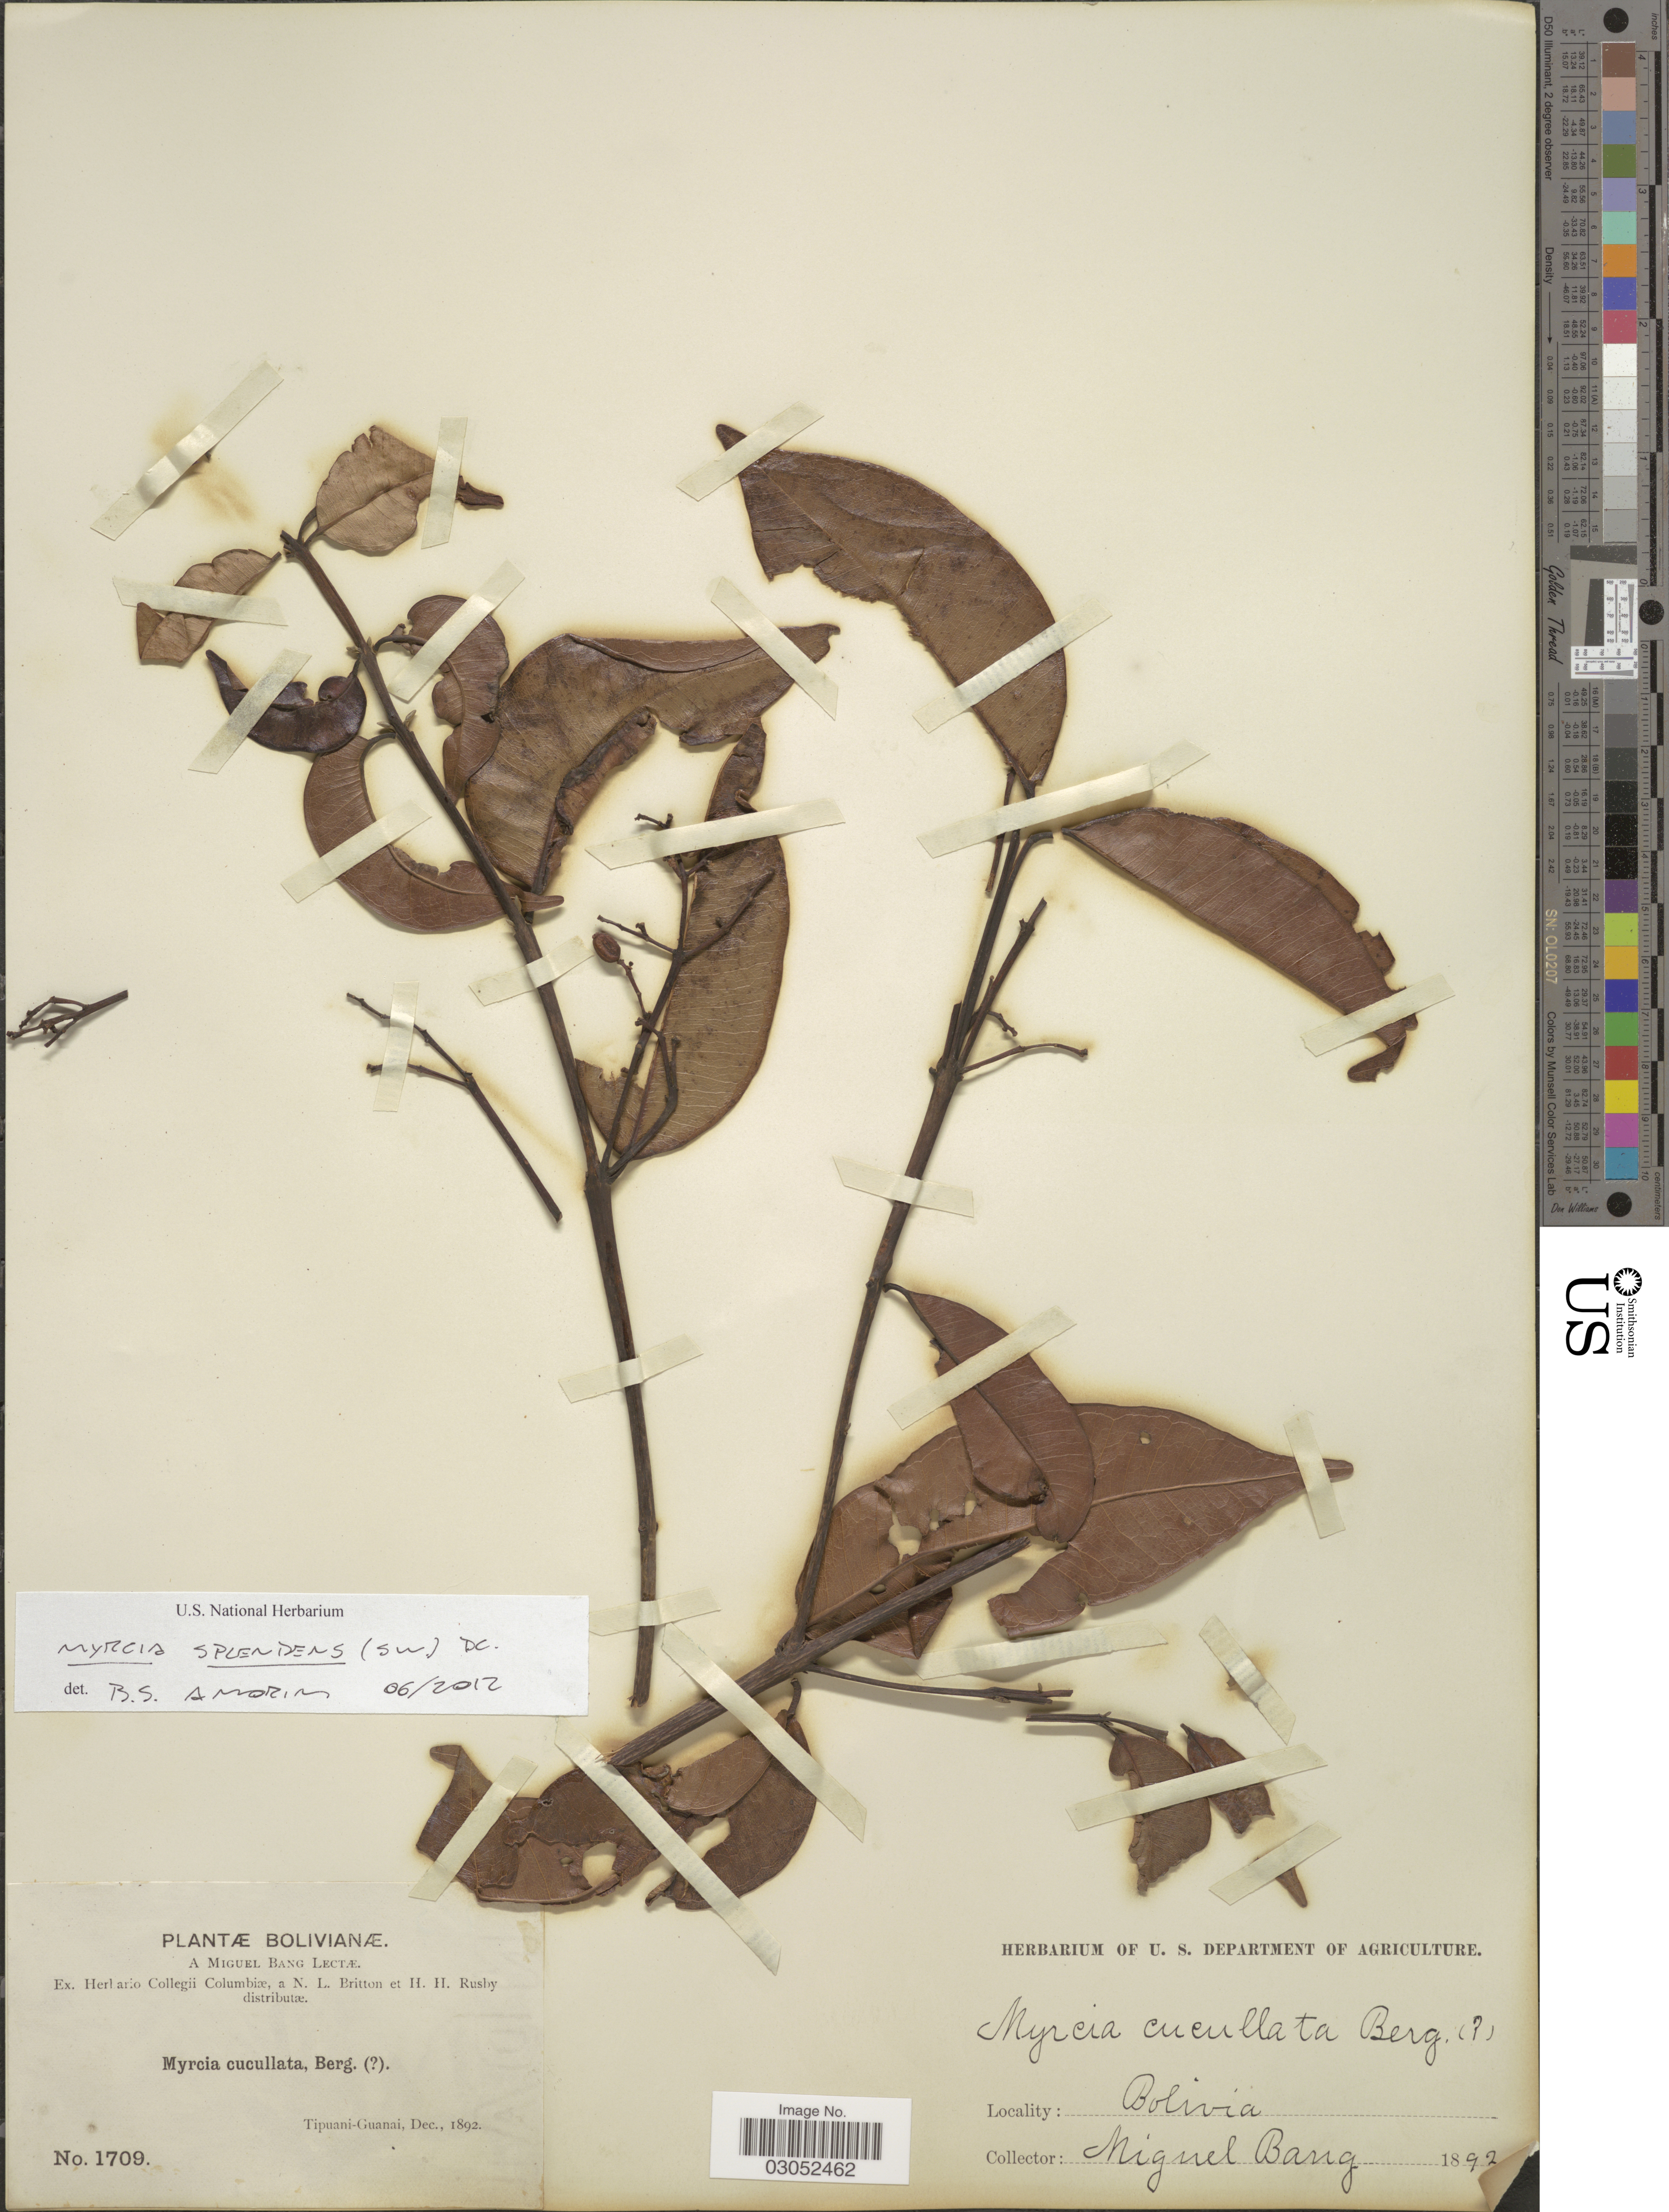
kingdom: Plantae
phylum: Tracheophyta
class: Magnoliopsida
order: Myrtales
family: Myrtaceae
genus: Myrcia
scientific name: Myrcia splendens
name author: (Sw.) DC.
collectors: M. Bang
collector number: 1709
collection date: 1892-12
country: Bolivia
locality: Tipuani-Guanai.